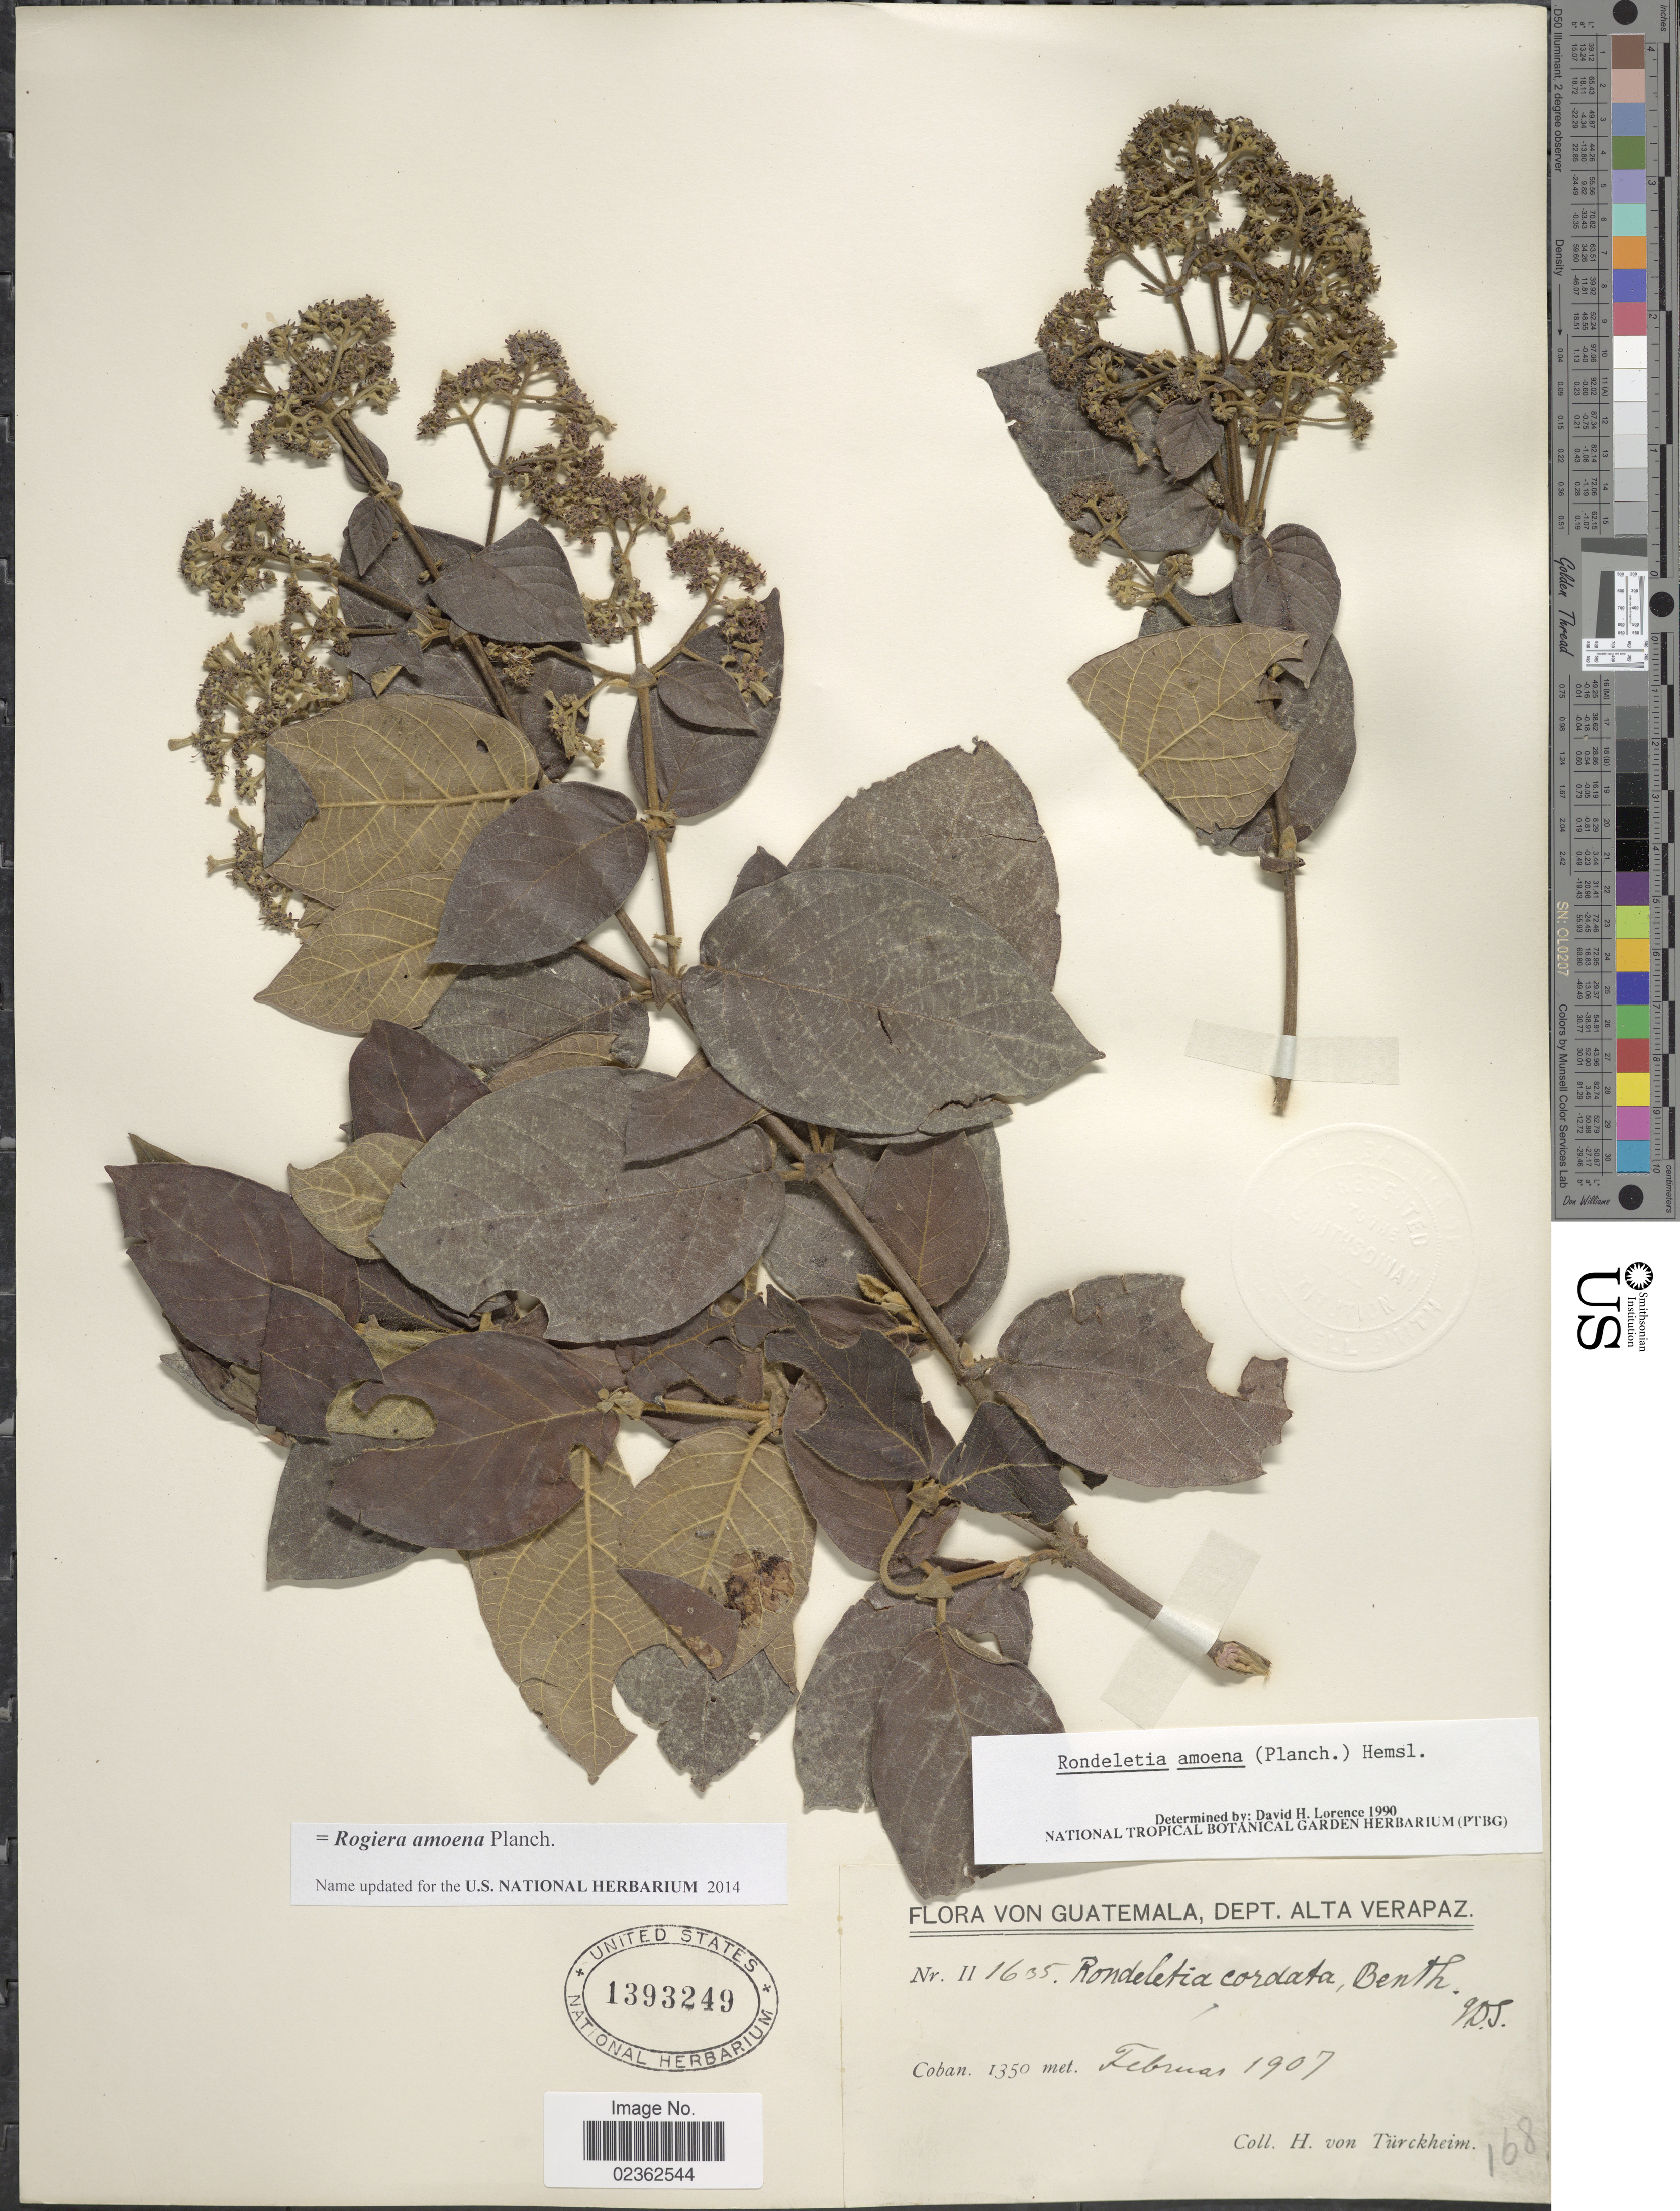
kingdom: Plantae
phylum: Tracheophyta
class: Magnoliopsida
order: Gentianales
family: Rubiaceae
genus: Rogiera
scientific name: Rogiera amoena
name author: Planch.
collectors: H. von Türckheim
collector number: II 1635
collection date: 1907-02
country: Guatemala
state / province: Alta Verapaz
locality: Coban.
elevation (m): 1350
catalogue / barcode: US 1393249